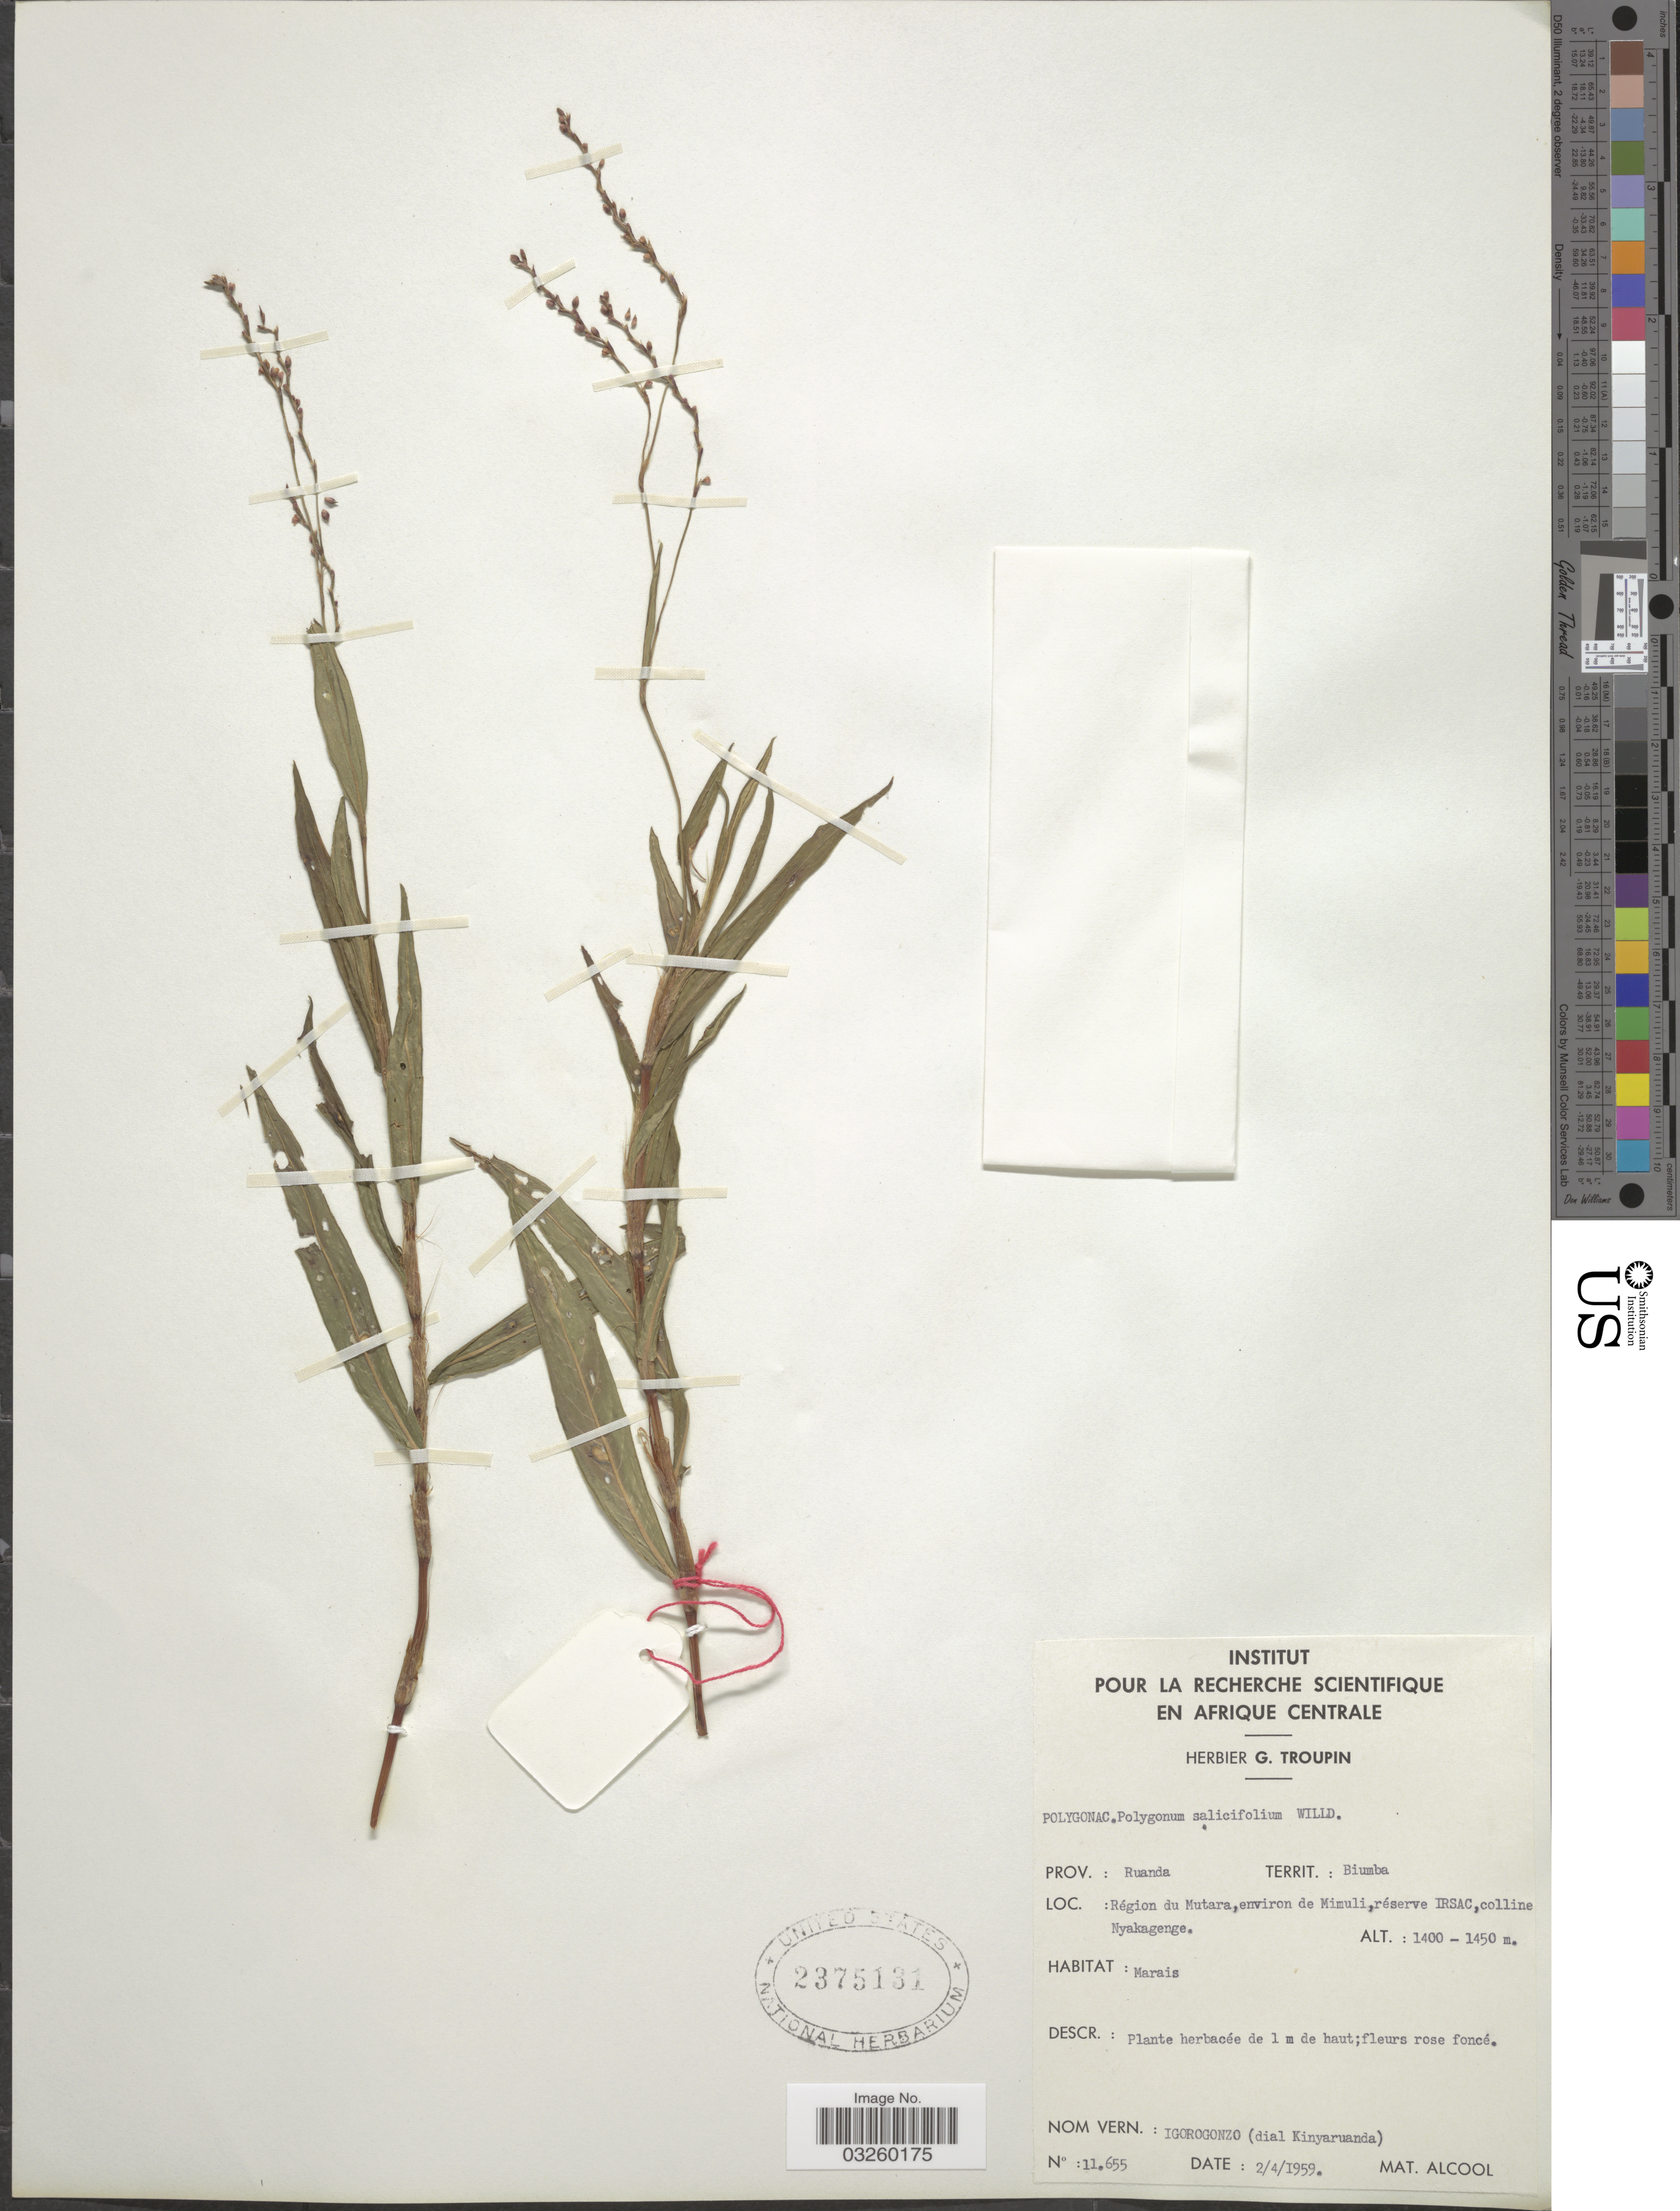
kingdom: Plantae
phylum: Tracheophyta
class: Magnoliopsida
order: Caryophyllales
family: Polygonaceae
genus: Polygonum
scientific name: Polygonum salicifolium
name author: Brouss. ex Willd.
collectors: ex herb. G. Troupin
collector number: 11655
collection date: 1959-04-02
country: Rwanda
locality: Prov.: Ruanda. Territ.: Biumba. Région du Mutara, environ de Mimuli, réserve Irsac, colline Nyakagenge.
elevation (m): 1400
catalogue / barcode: US 2375131